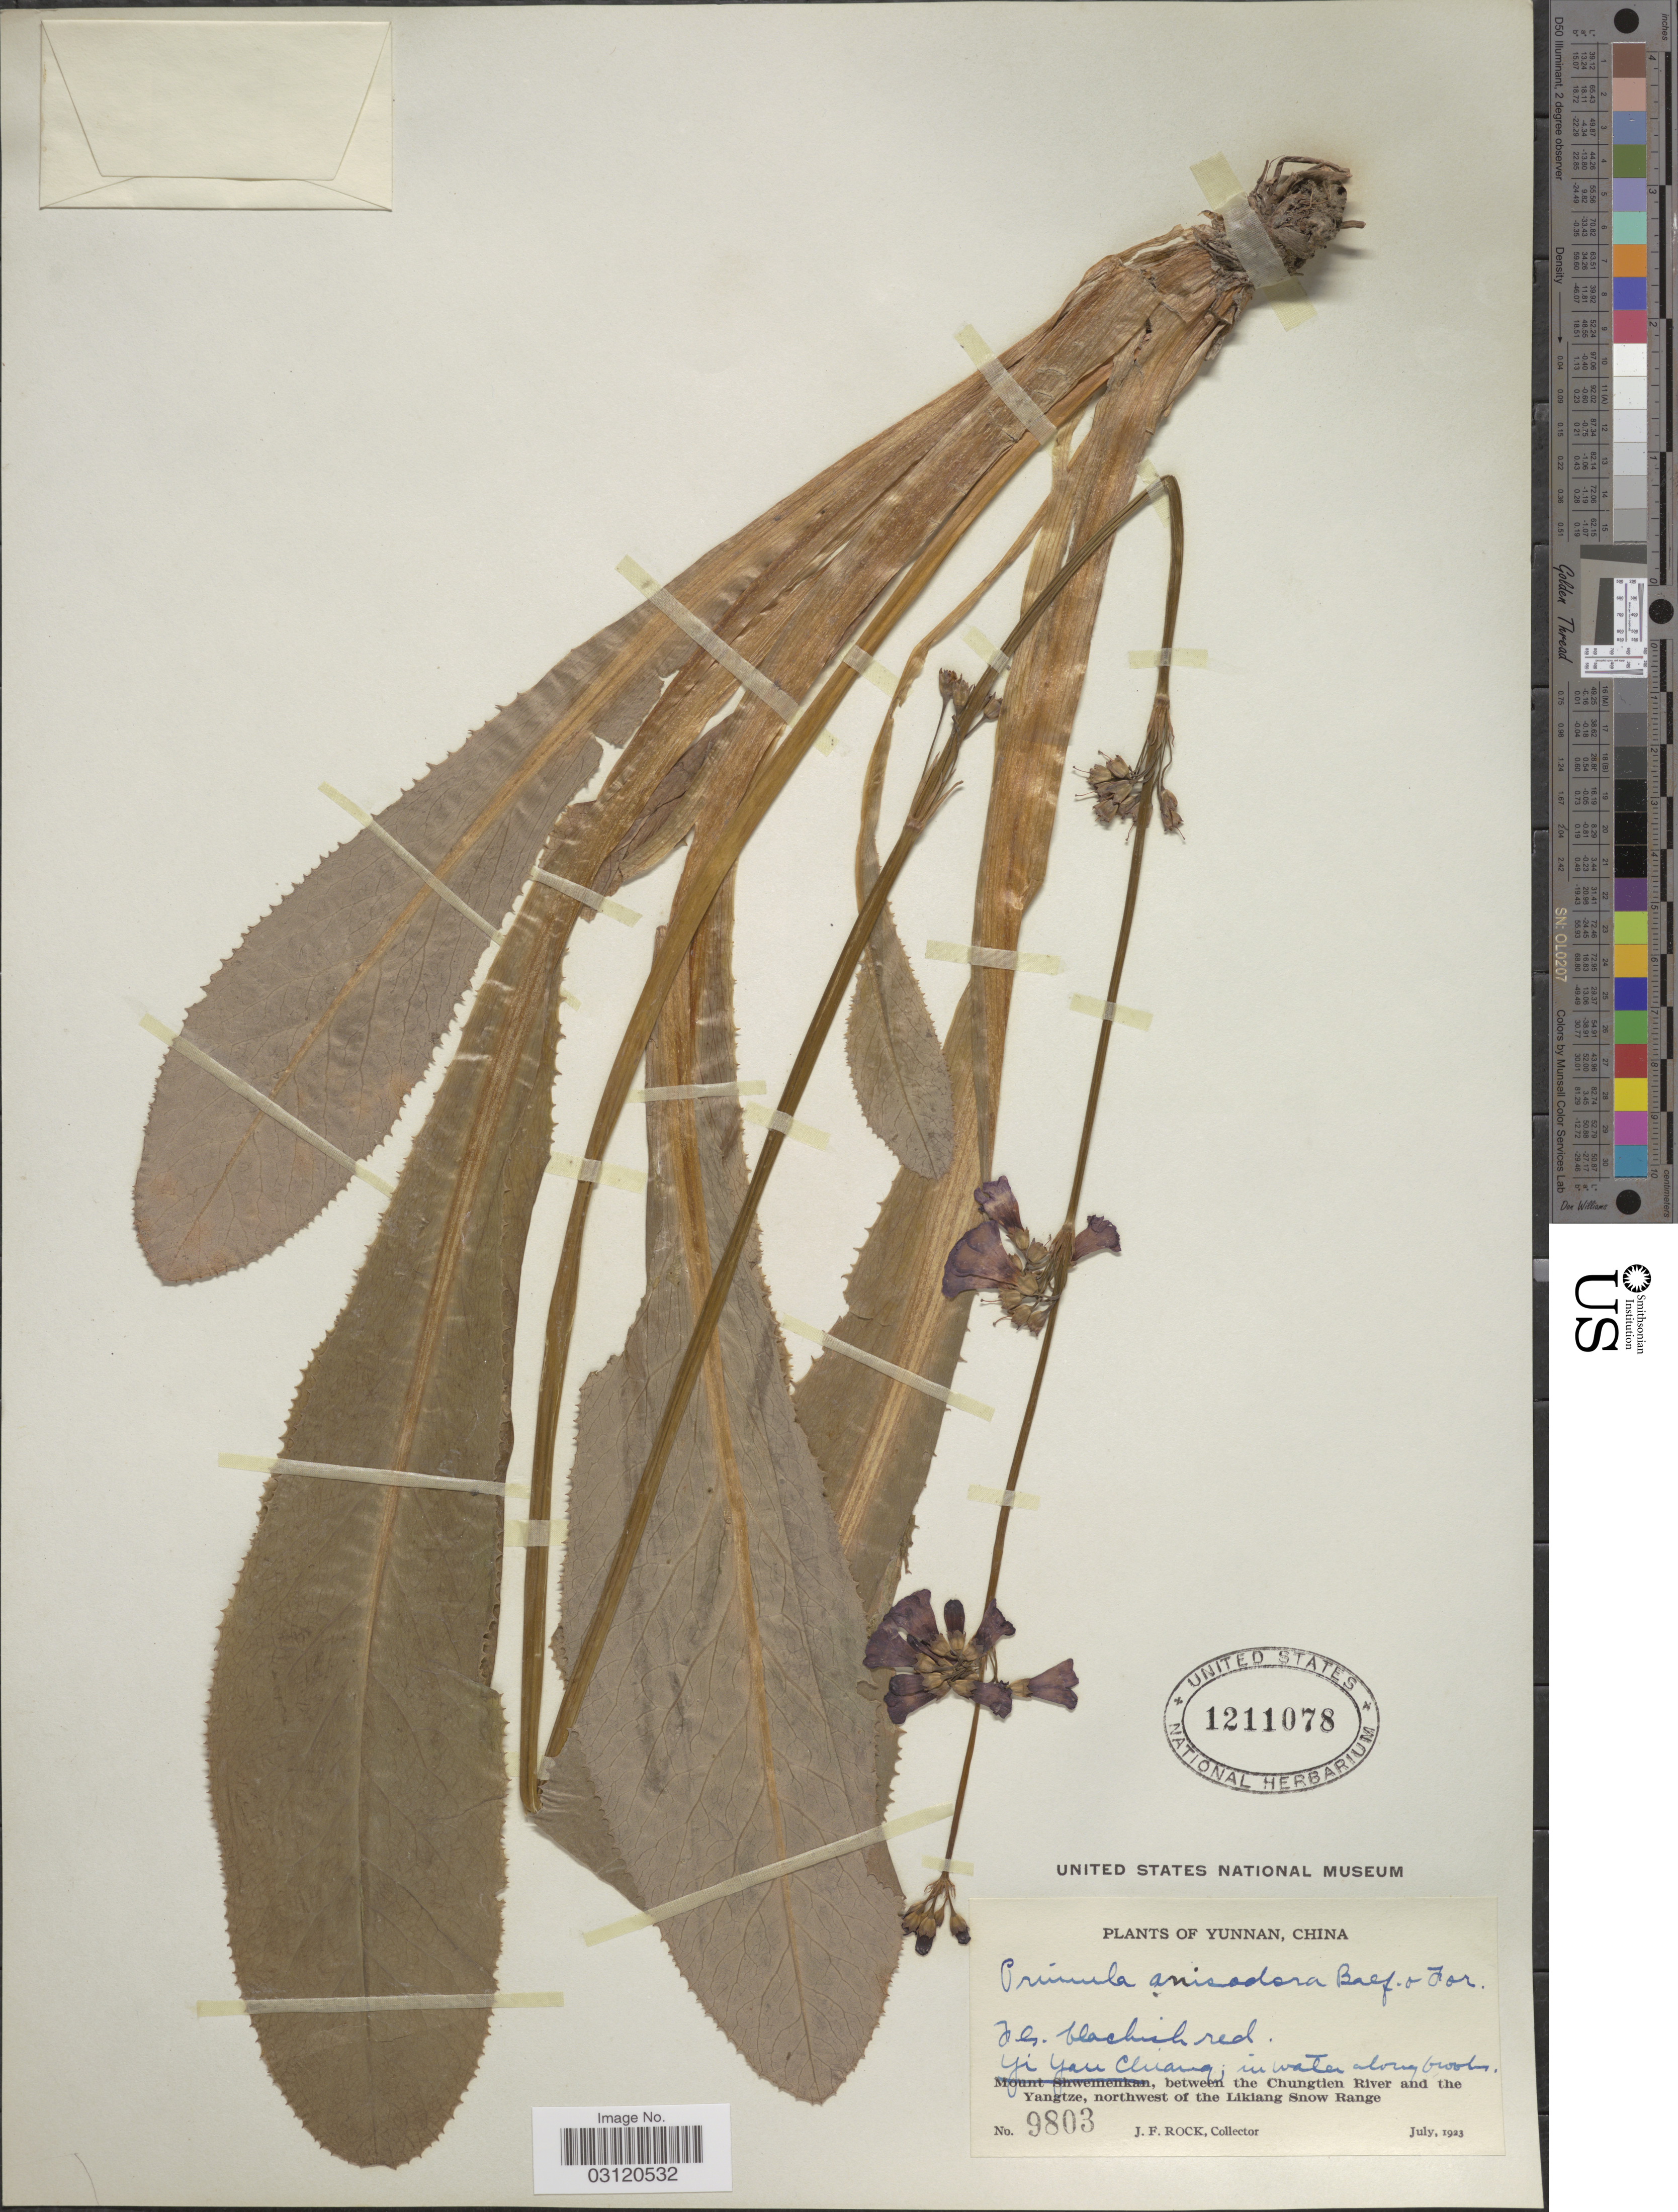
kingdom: Plantae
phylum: Tracheophyta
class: Magnoliopsida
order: Ericales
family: Primulaceae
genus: Primula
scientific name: Primula anisodora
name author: Balf. f. & Forrest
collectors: J. Rock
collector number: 9803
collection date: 1923-07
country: China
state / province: Yunnan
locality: Yi Yau Chiang. Between the Chungtien River and the Yangtze, northwest of the Likiang Snow Range.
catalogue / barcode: US 1211078